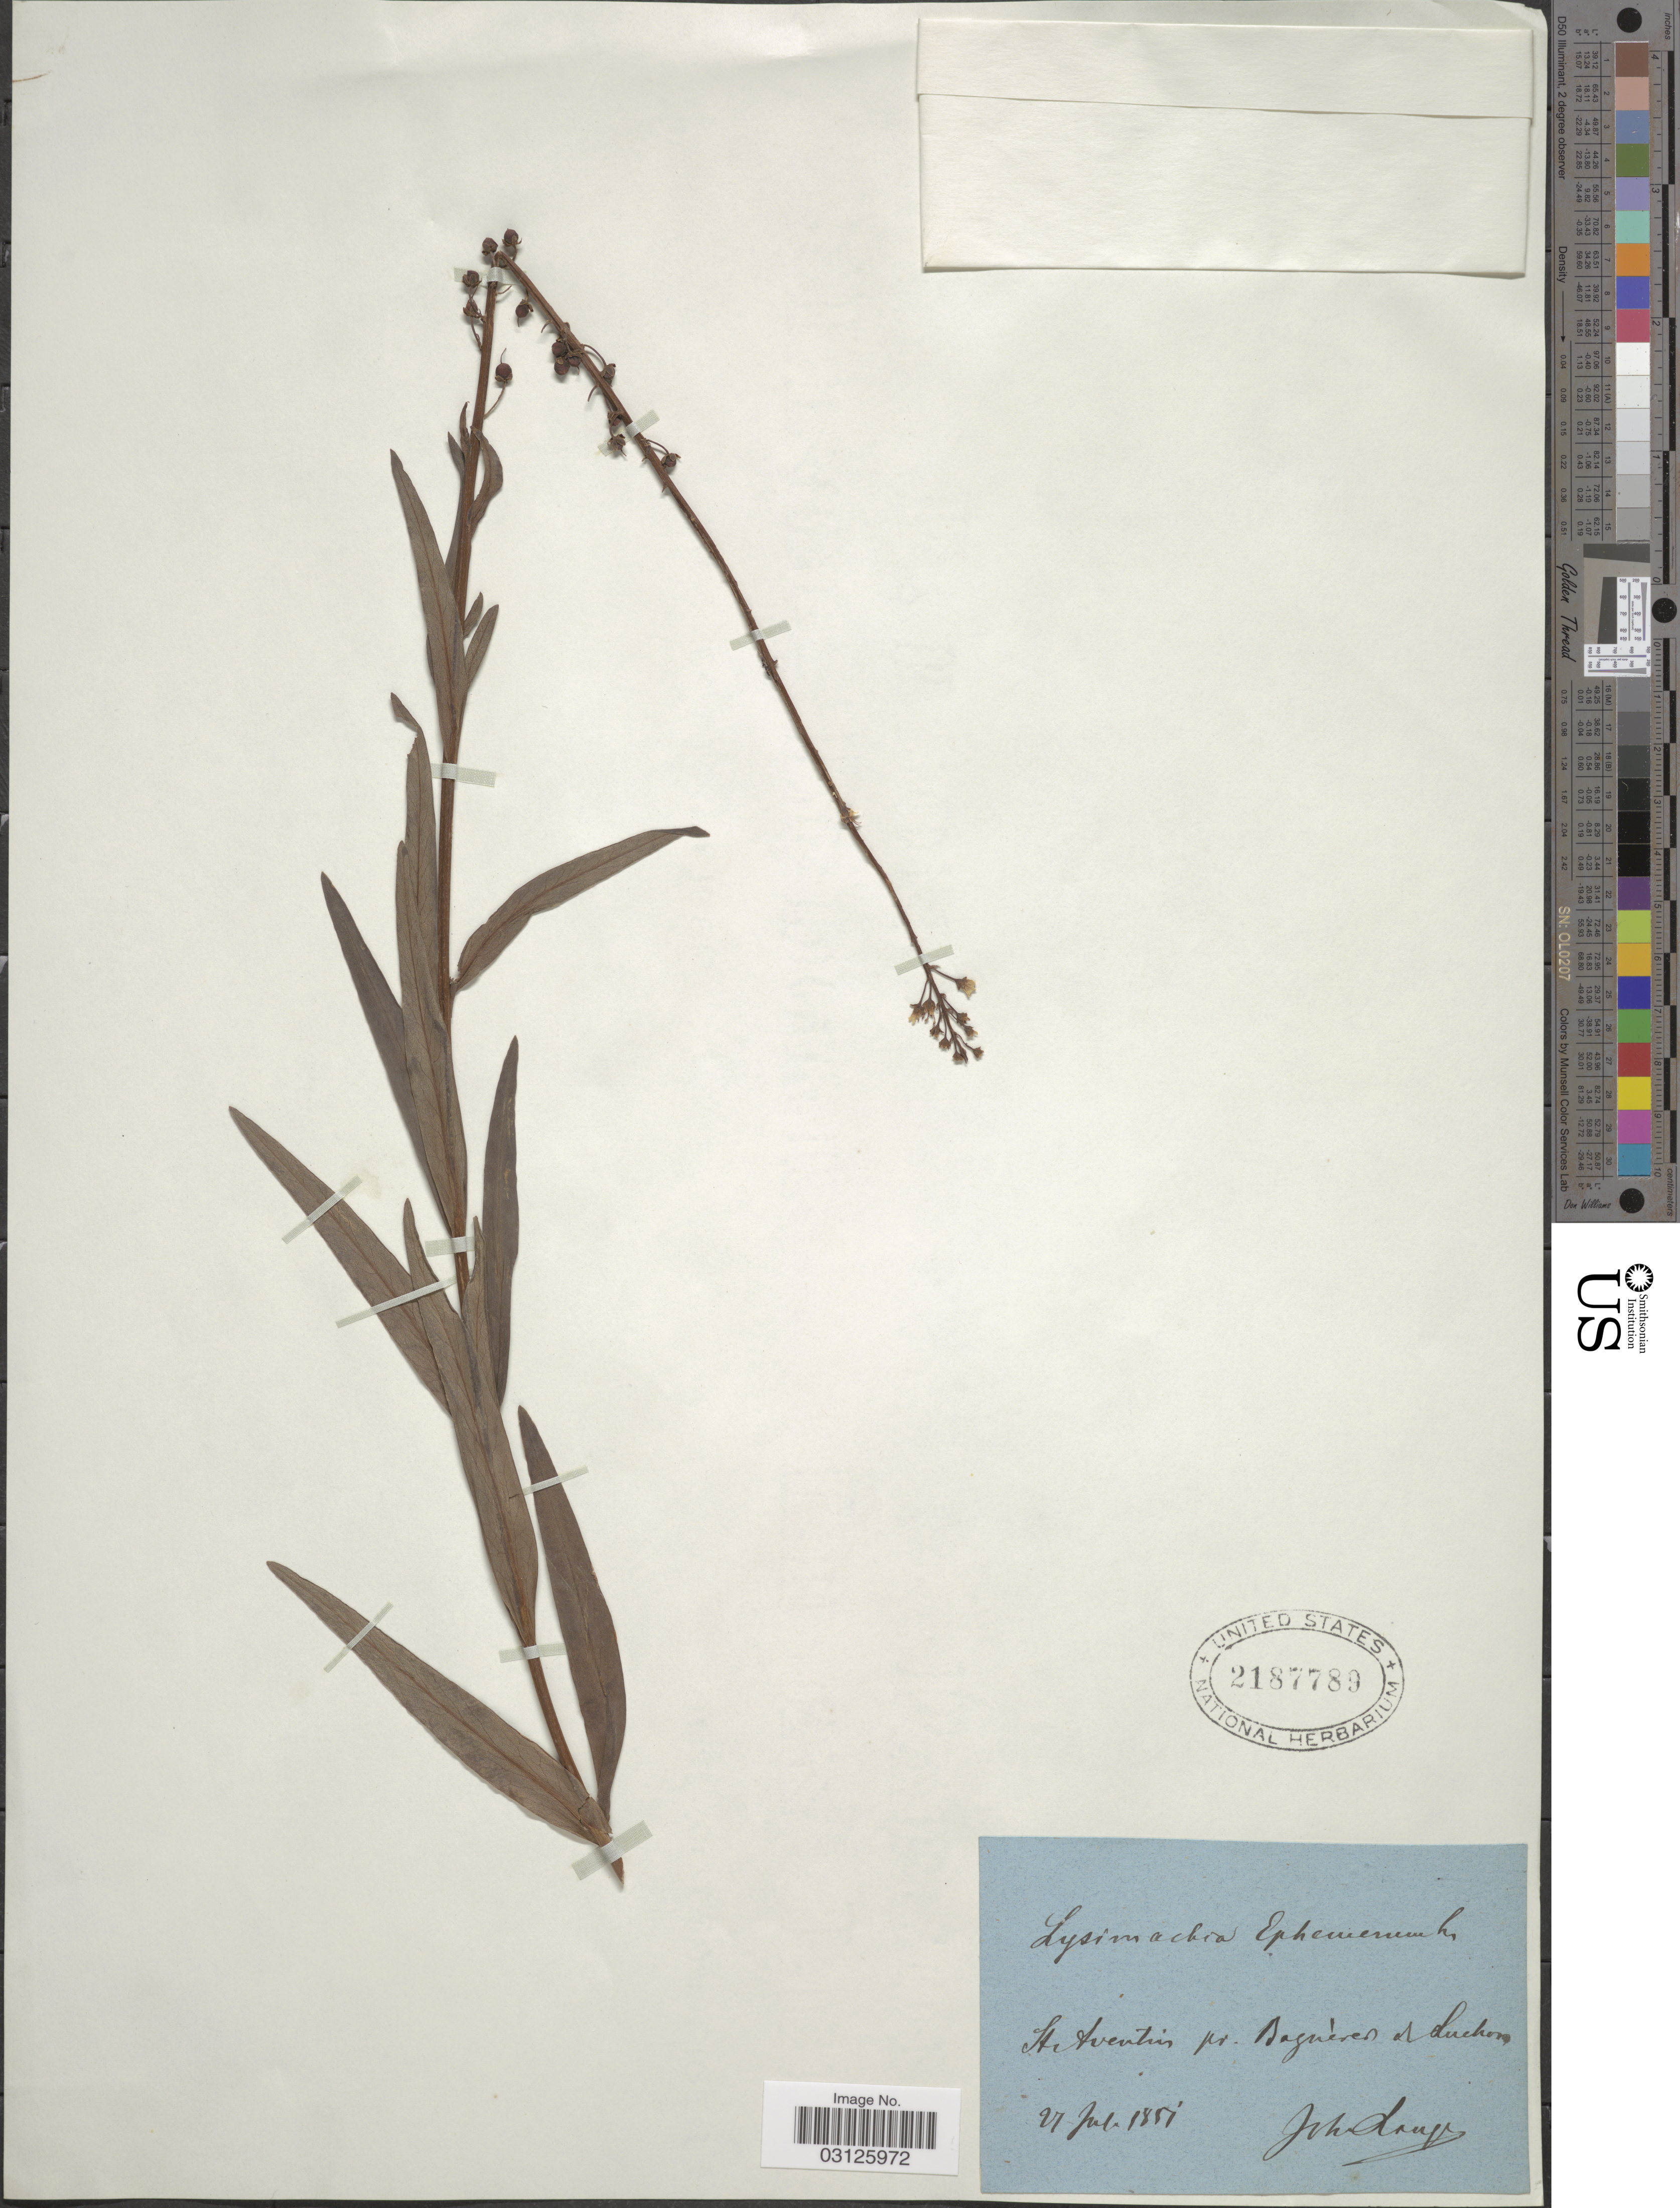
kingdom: Plantae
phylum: Tracheophyta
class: Magnoliopsida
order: Ericales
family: Primulaceae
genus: Lysimachia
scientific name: Lysimachia ephemerum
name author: L.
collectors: J. M. C. Lange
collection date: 1851-07-27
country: France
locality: St Aventin pr. Bagnères de Luchon.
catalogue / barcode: US 2187789